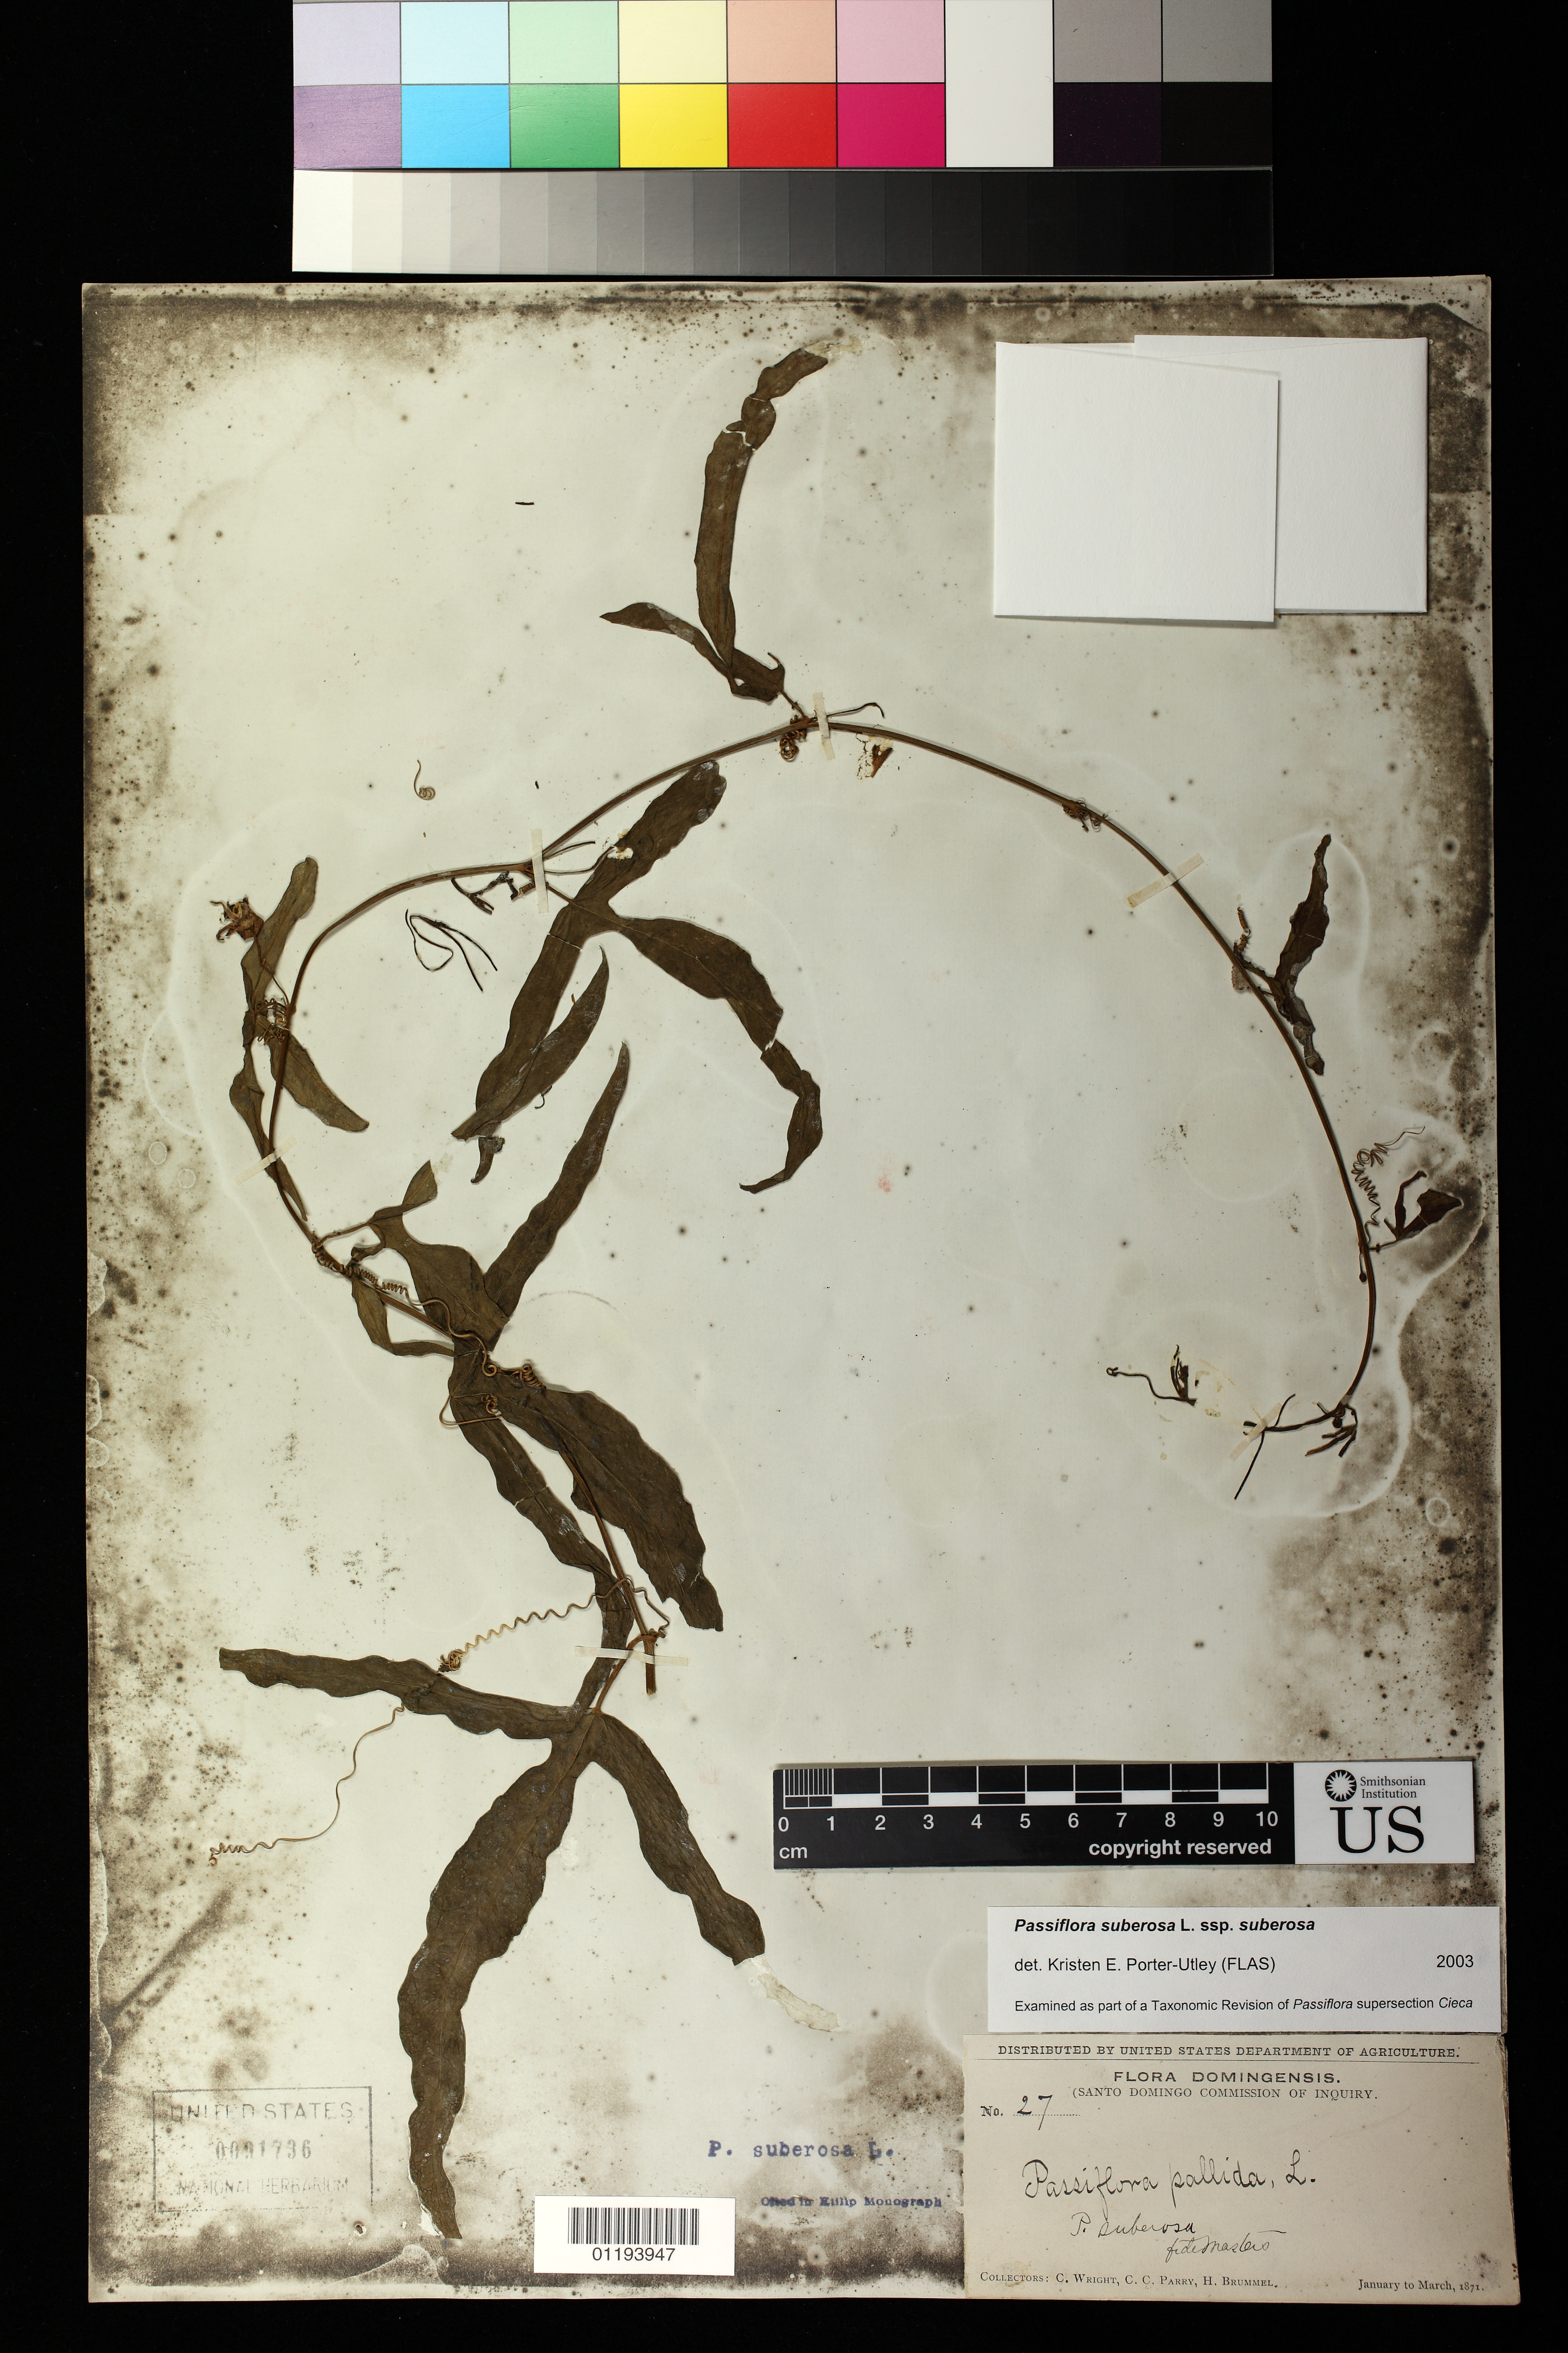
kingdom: Plantae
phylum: Tracheophyta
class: Magnoliopsida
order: Malpighiales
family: Passifloraceae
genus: Passiflora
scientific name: Passiflora suberosa subsp. suberosa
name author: L.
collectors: W. G. Wright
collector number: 27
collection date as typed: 1871-01 1871-03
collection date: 1871-01/1871-03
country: Dominican Republic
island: Hispaniola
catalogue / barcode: US 91736